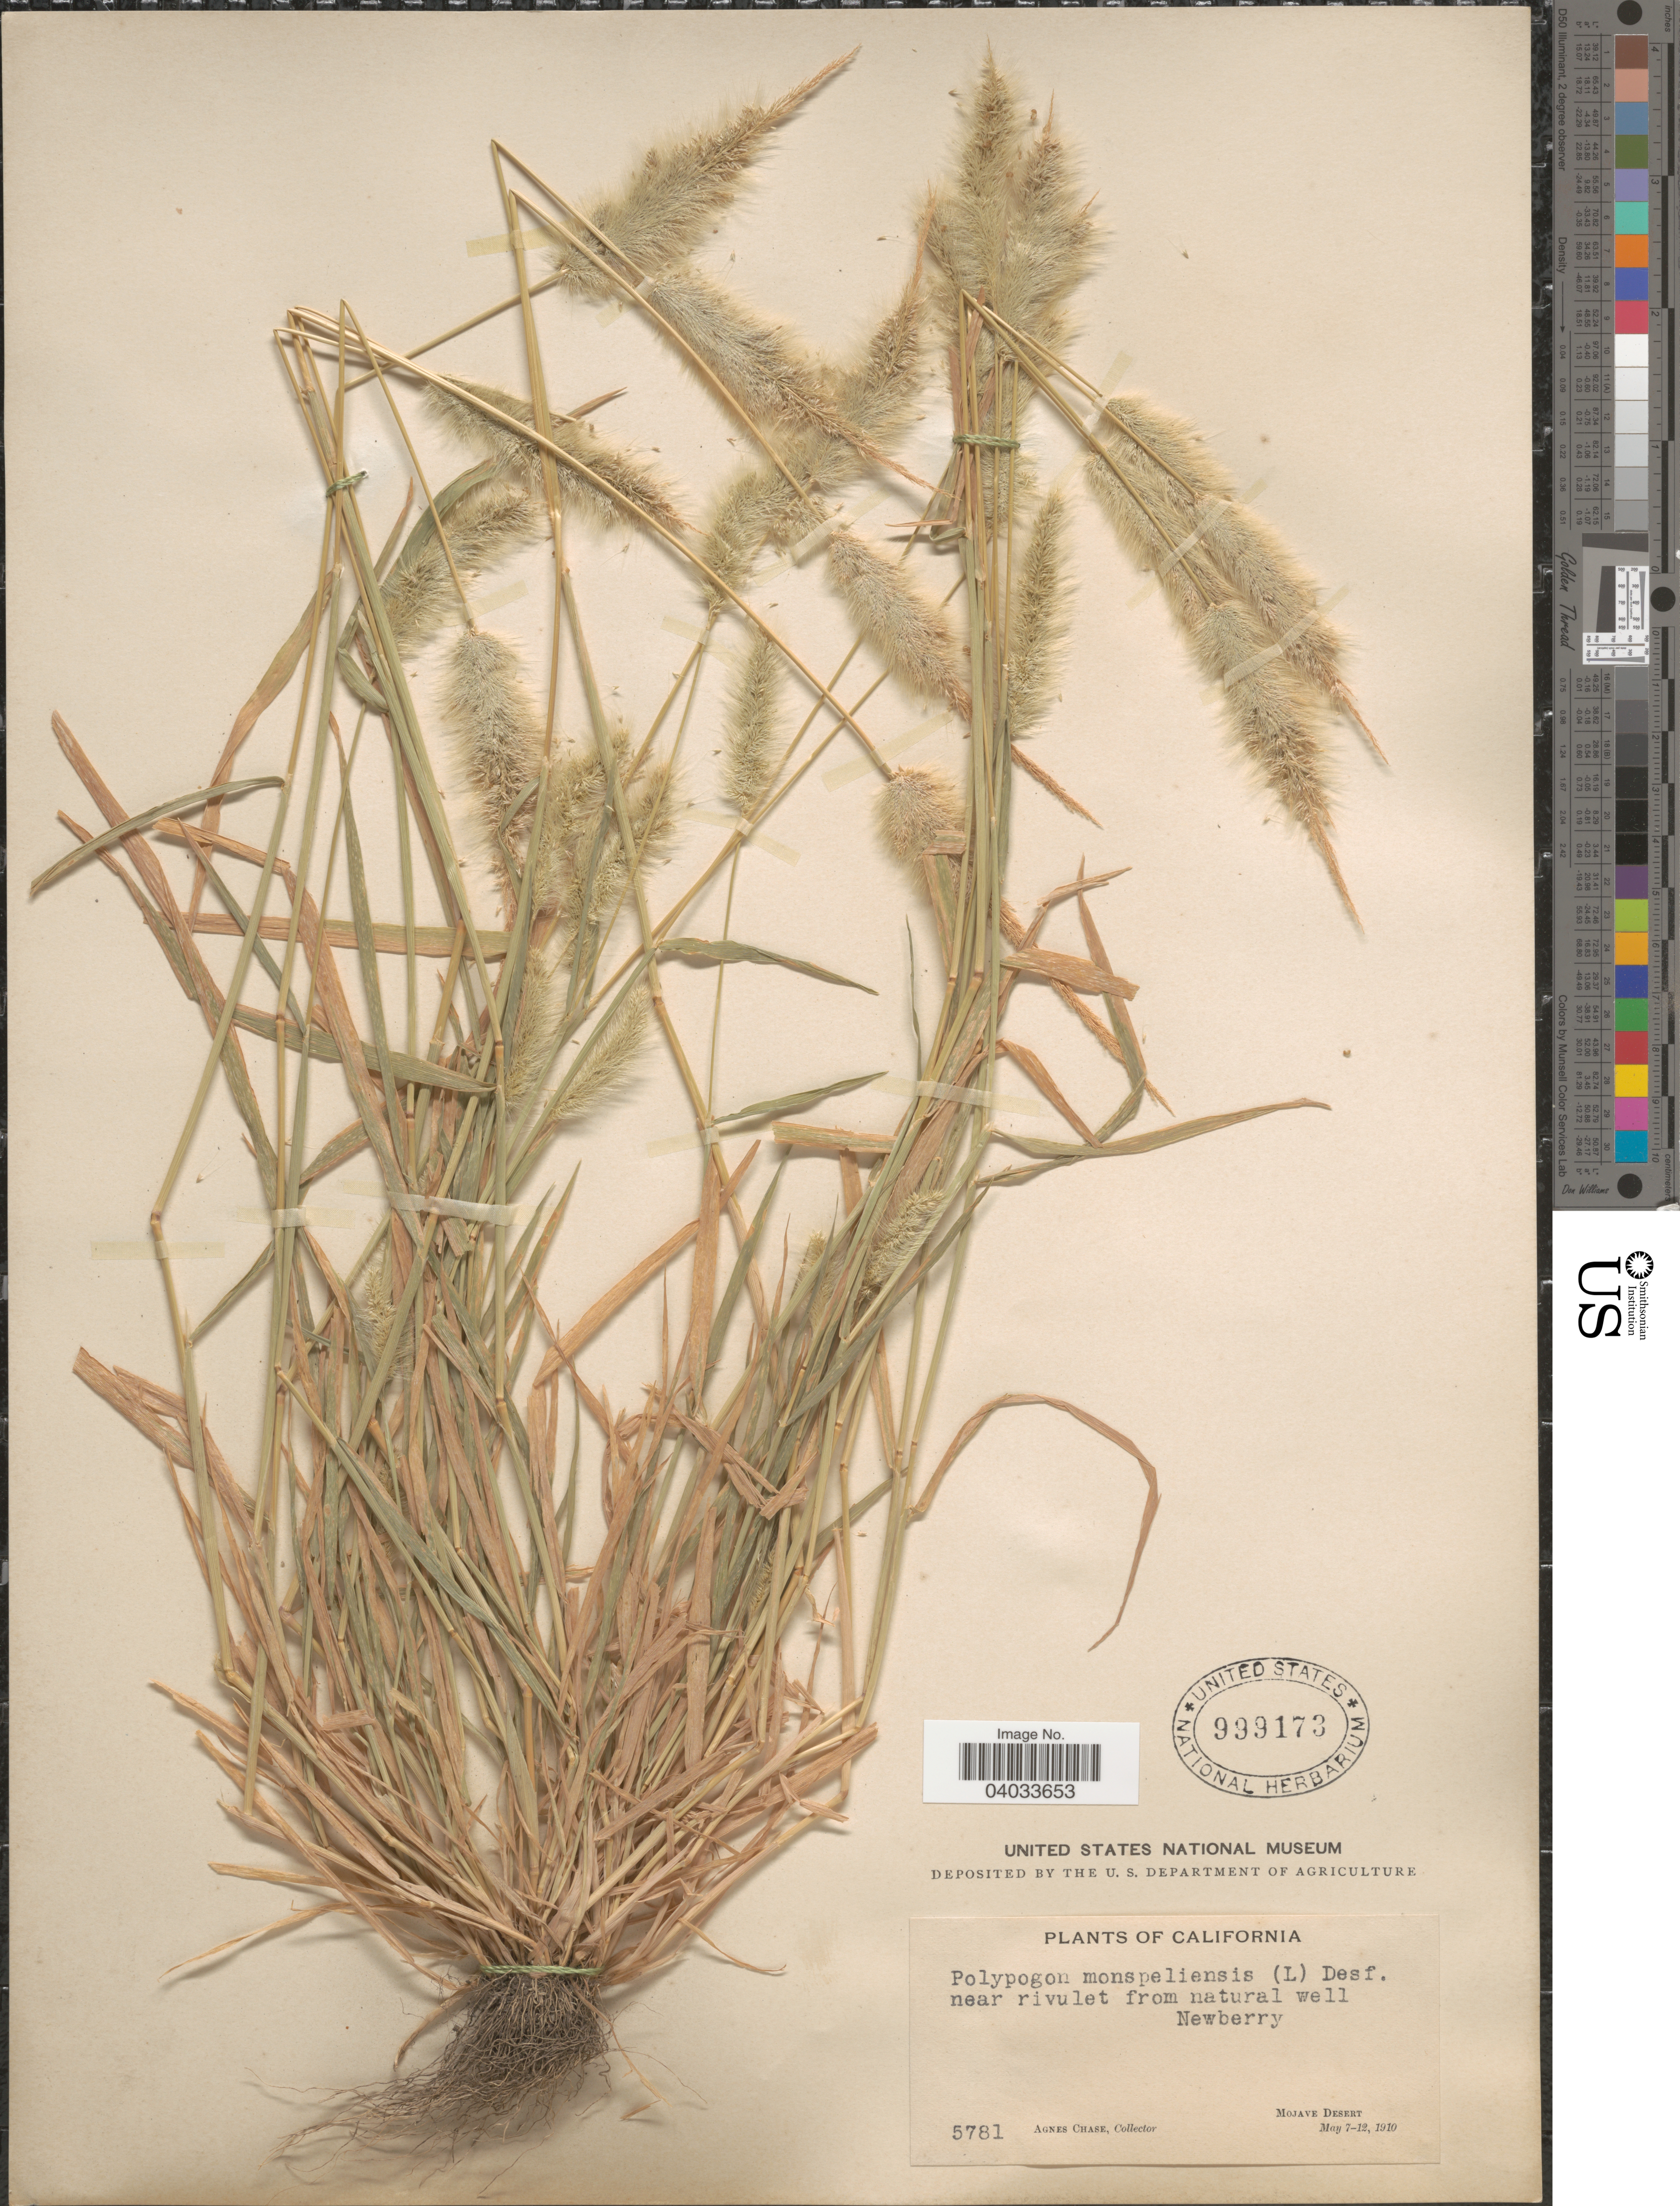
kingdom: Plantae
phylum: Tracheophyta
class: Liliopsida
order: Poales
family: Poaceae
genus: Polypogon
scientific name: Polypogon monspeliensis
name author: (L.) Desf.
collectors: A. Chase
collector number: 5781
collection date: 1910-05-07/1910-05-12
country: United States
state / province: California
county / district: San Bernardino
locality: Near rivulet from natural well Newberry. Mojave Desert.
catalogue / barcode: US 999173